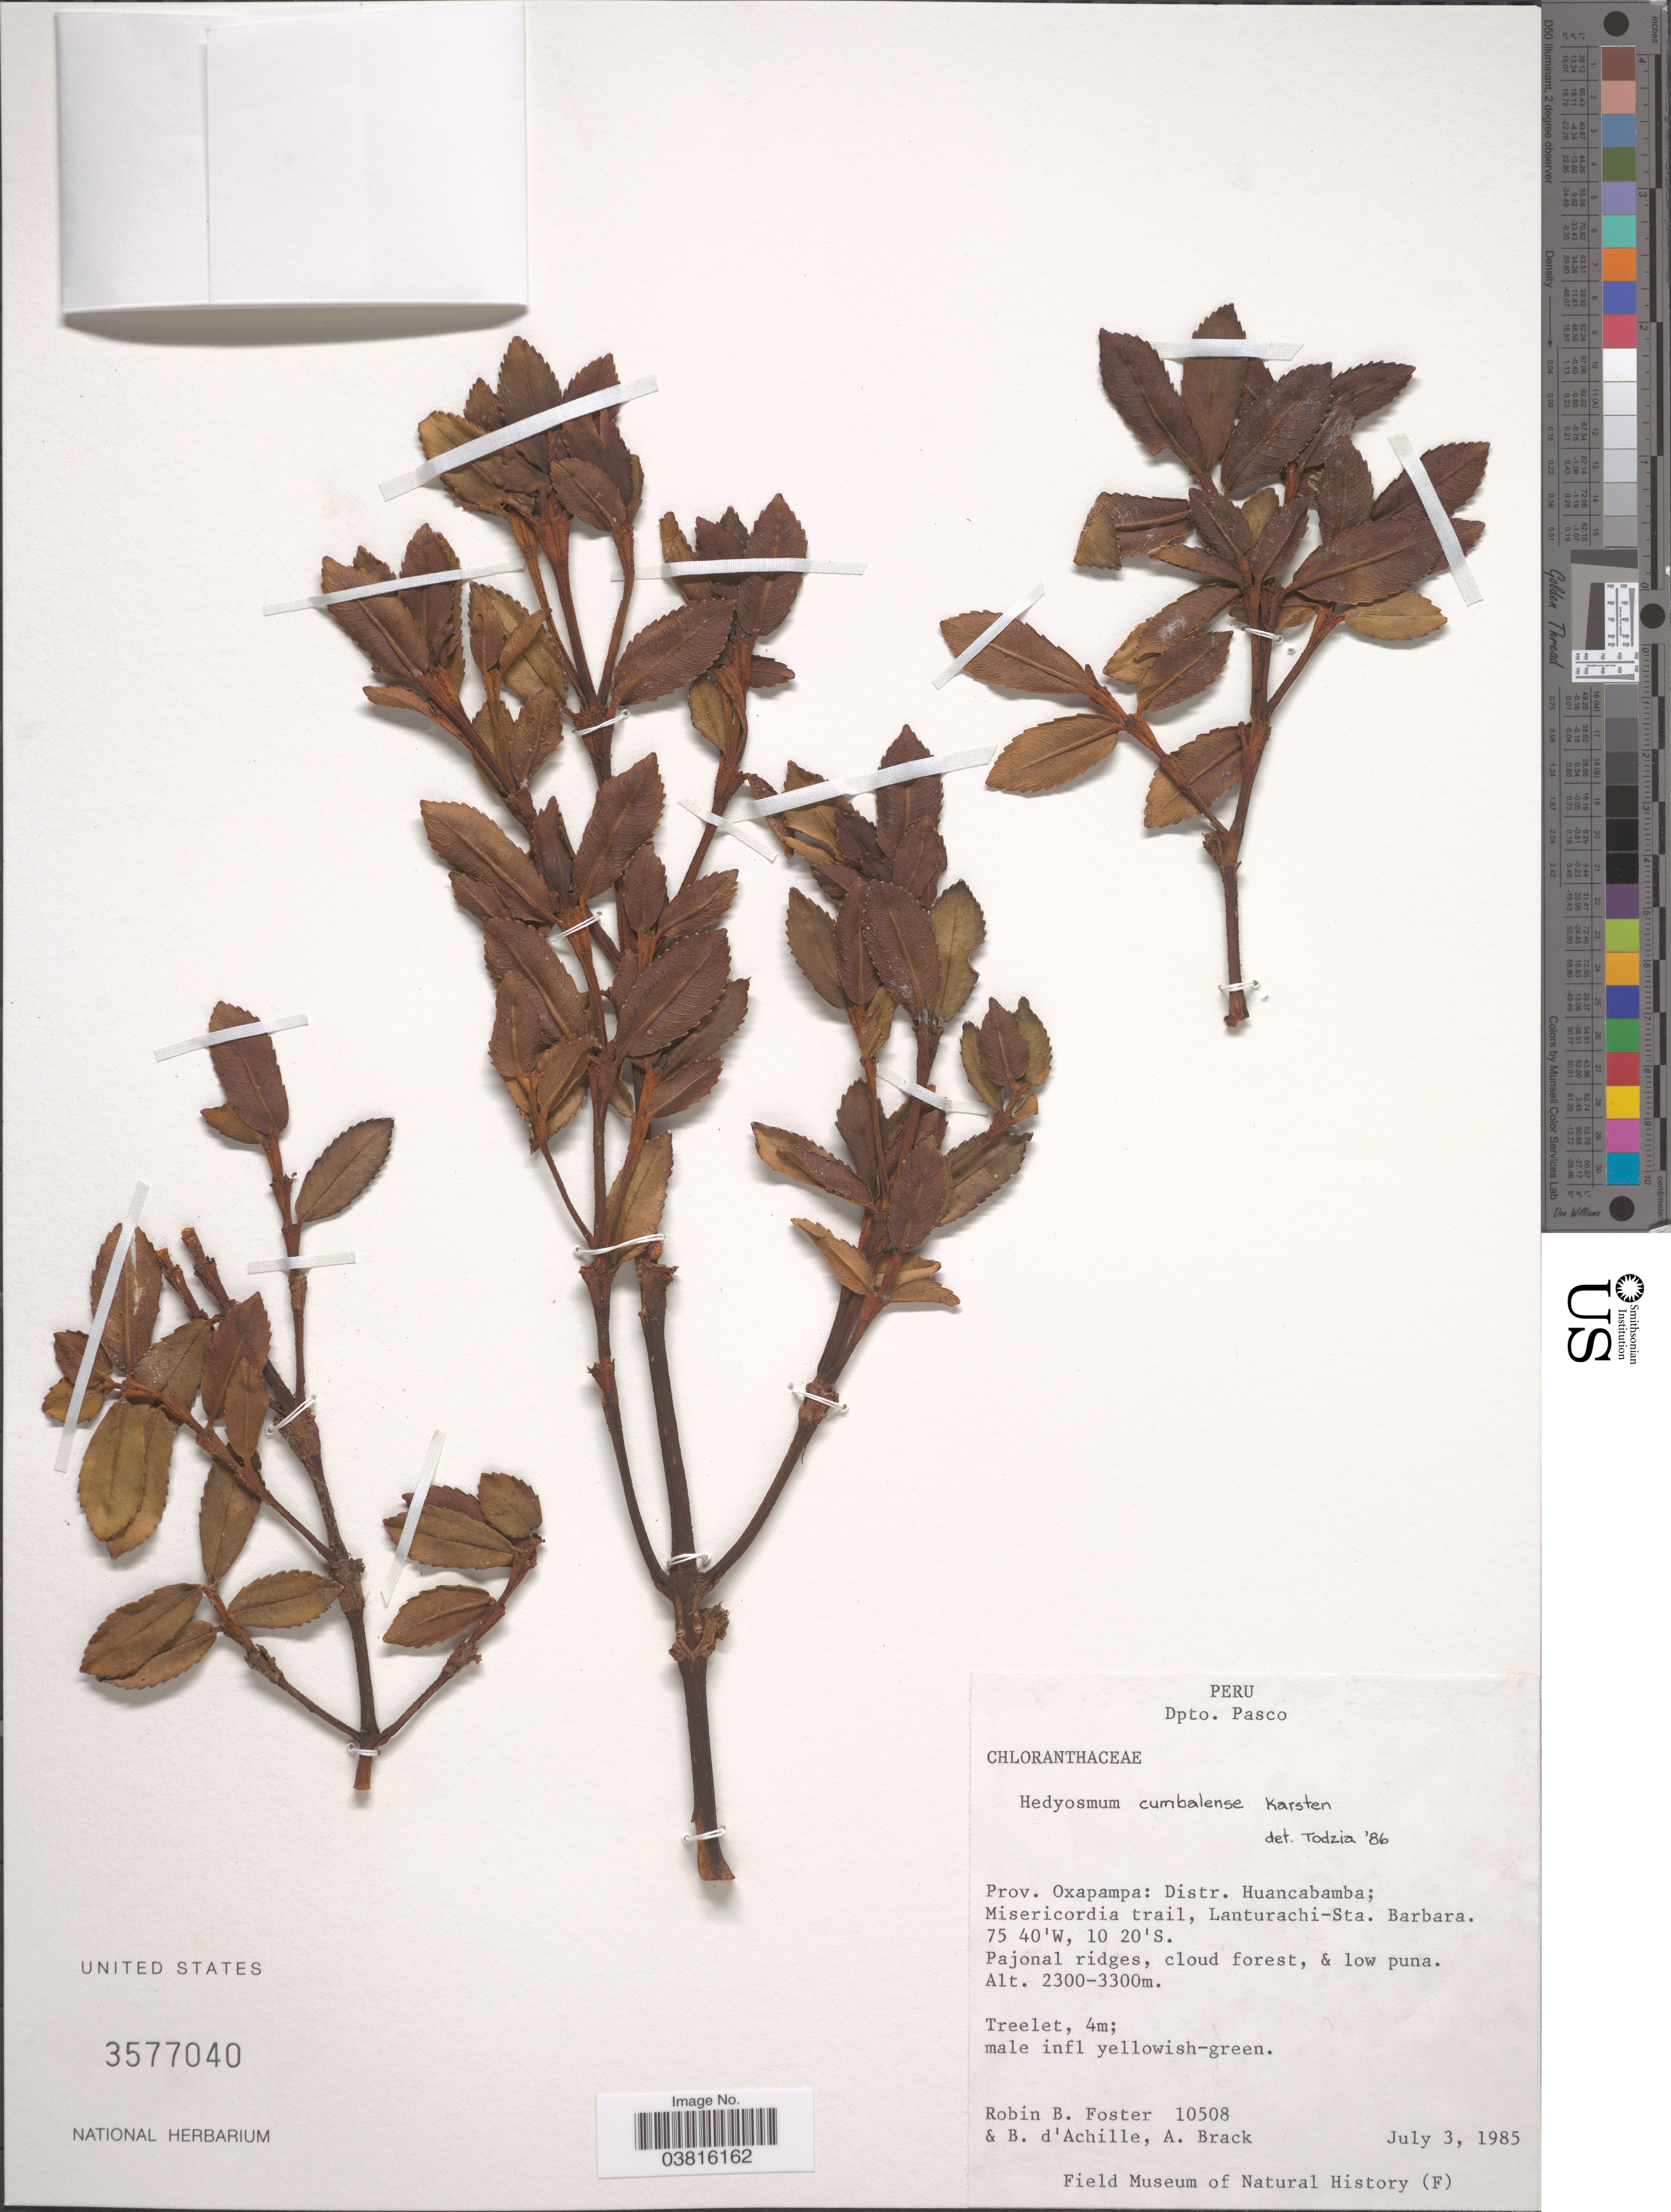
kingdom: Plantae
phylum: Tracheophyta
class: Magnoliopsida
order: Chloranthales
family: Chloranthaceae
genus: Hedyosmum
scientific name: Hedyosmum cumbalense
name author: H. Karst.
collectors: R. B. Foster, B. d'Achille & A. Brack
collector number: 10508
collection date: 1985-07-03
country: Peru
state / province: Pasco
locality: Dpto. Pasco. Prov. Oxapampa: Distr. Huancabamba; Misericordia trail, Lanturachi-Sta. Barbara. Pajonal ridges.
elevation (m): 2300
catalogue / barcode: US 3577040